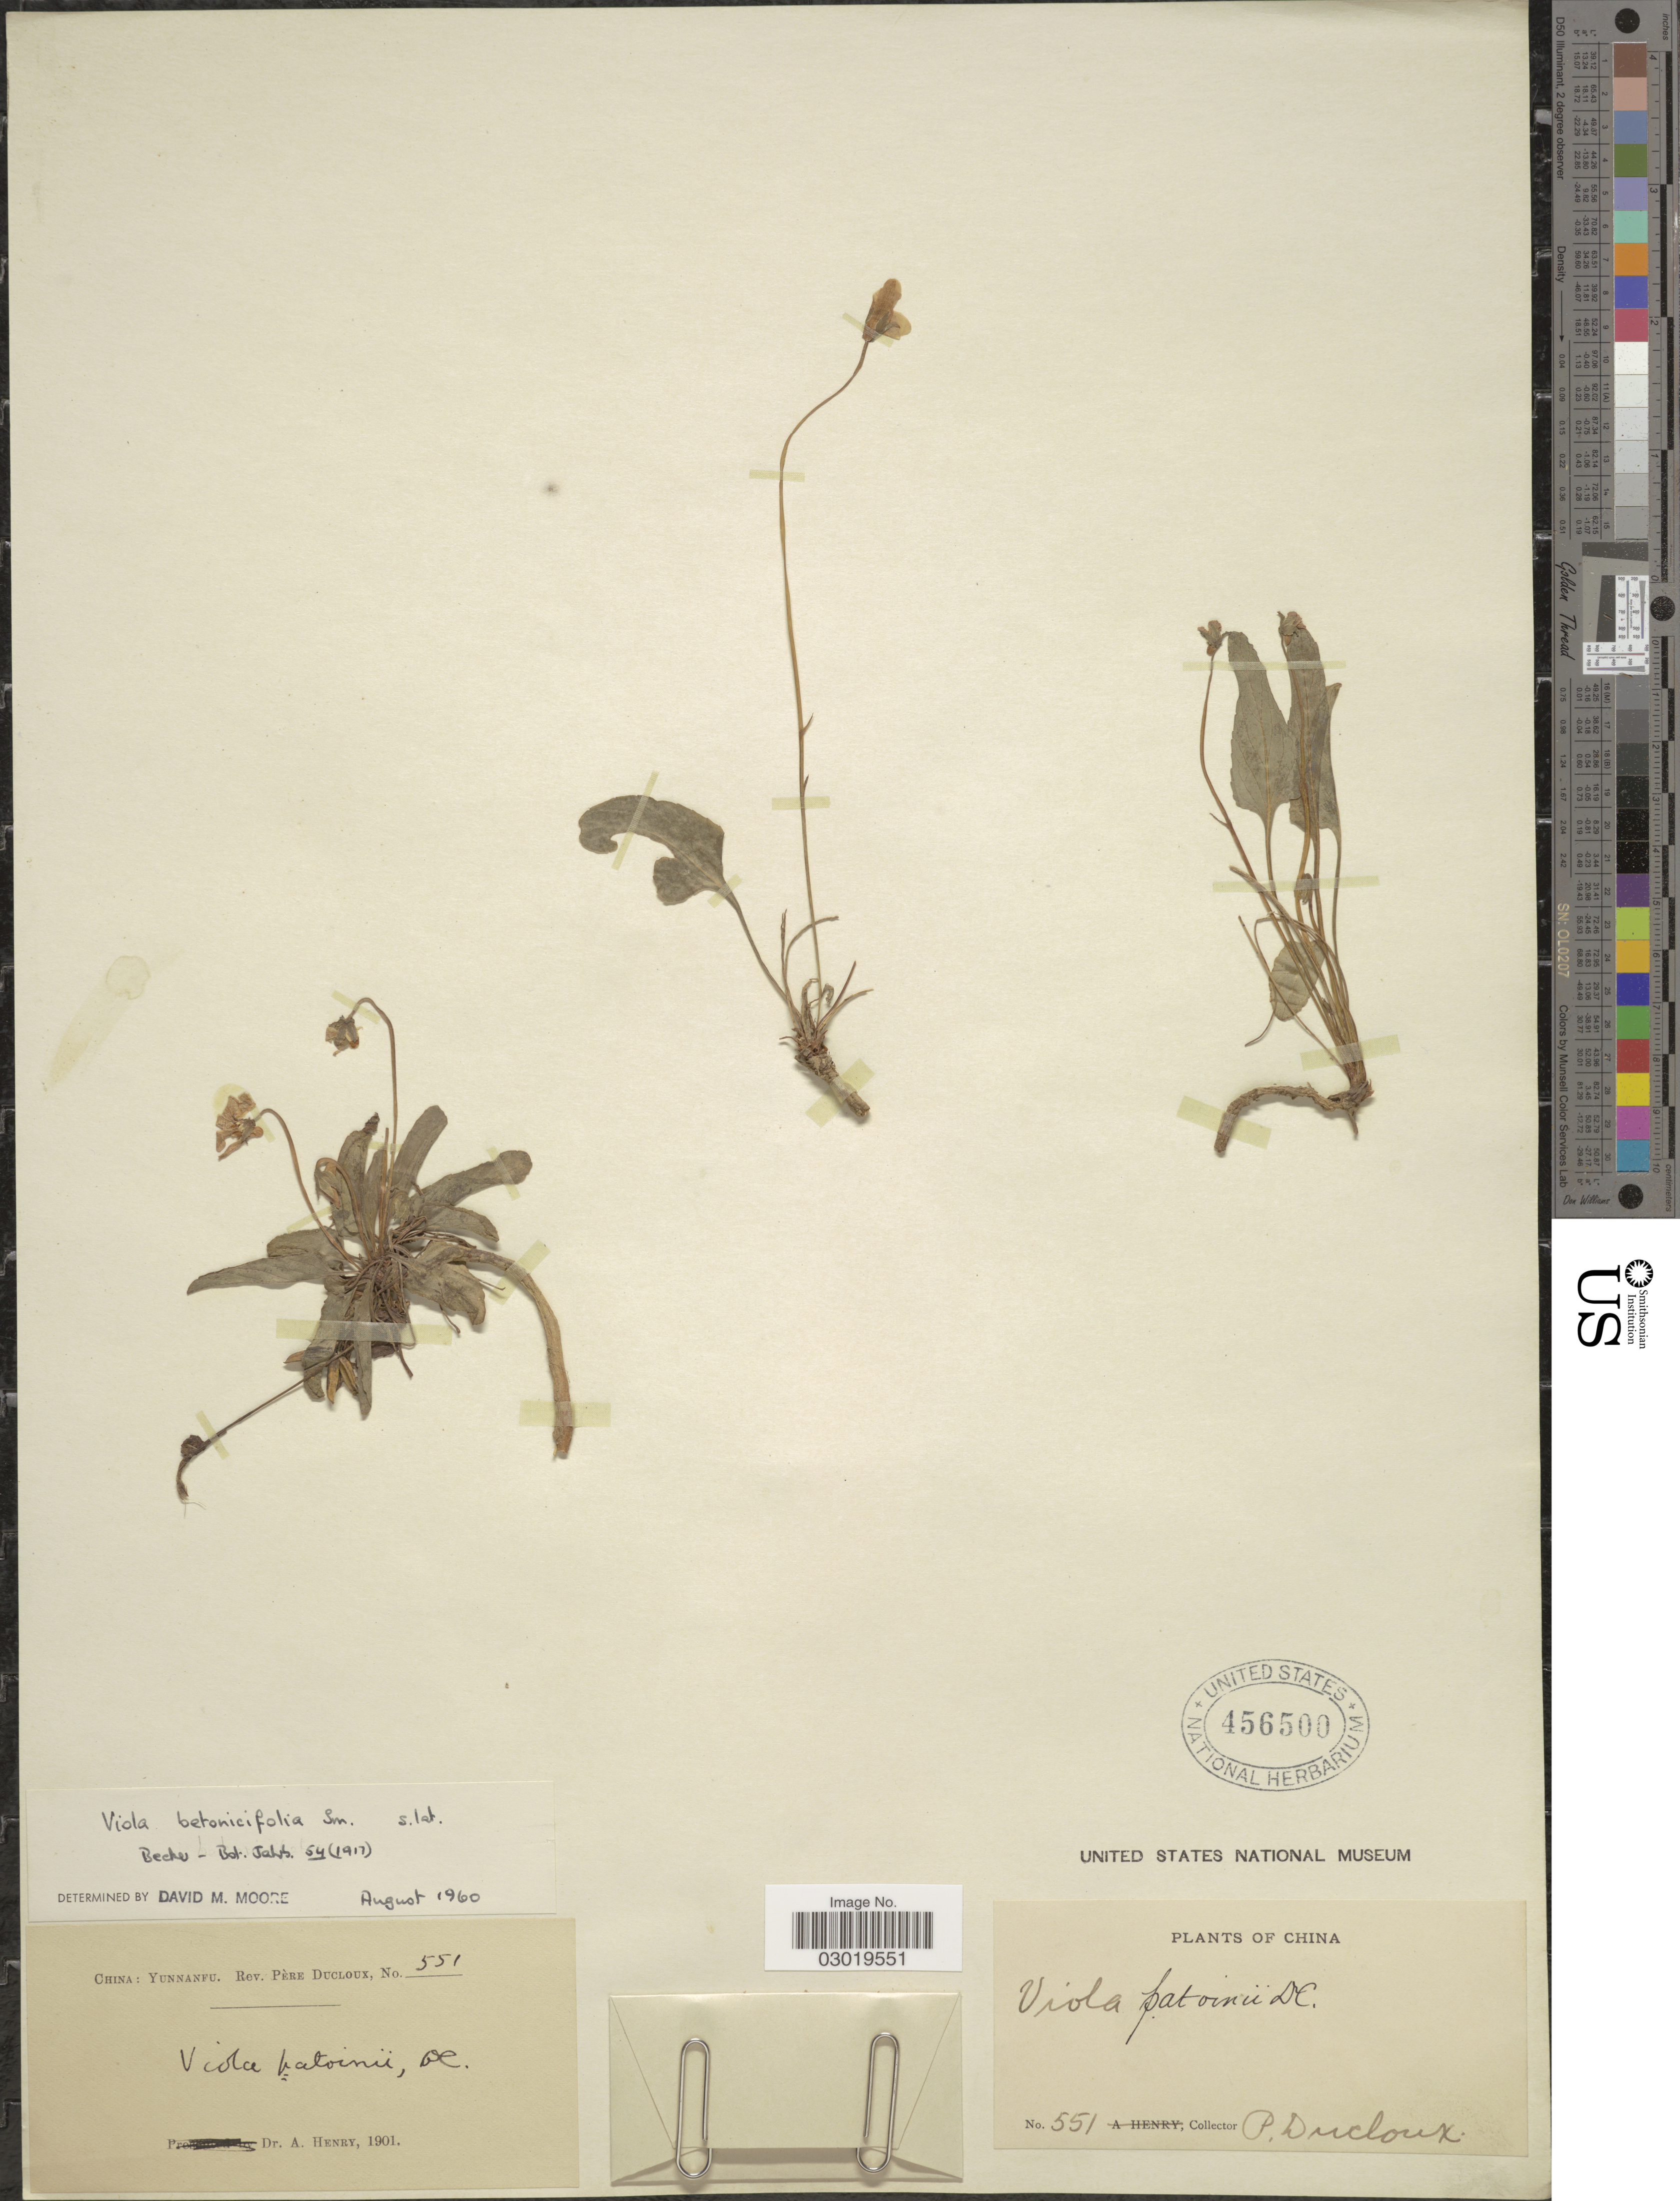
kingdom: Plantae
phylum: Tracheophyta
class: Magnoliopsida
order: Malpighiales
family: Violaceae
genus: Viola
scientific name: Viola betonicifolia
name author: Sm.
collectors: F. Ducloux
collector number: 551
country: China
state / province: Yunnan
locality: Yunnanfu.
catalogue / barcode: US 456500